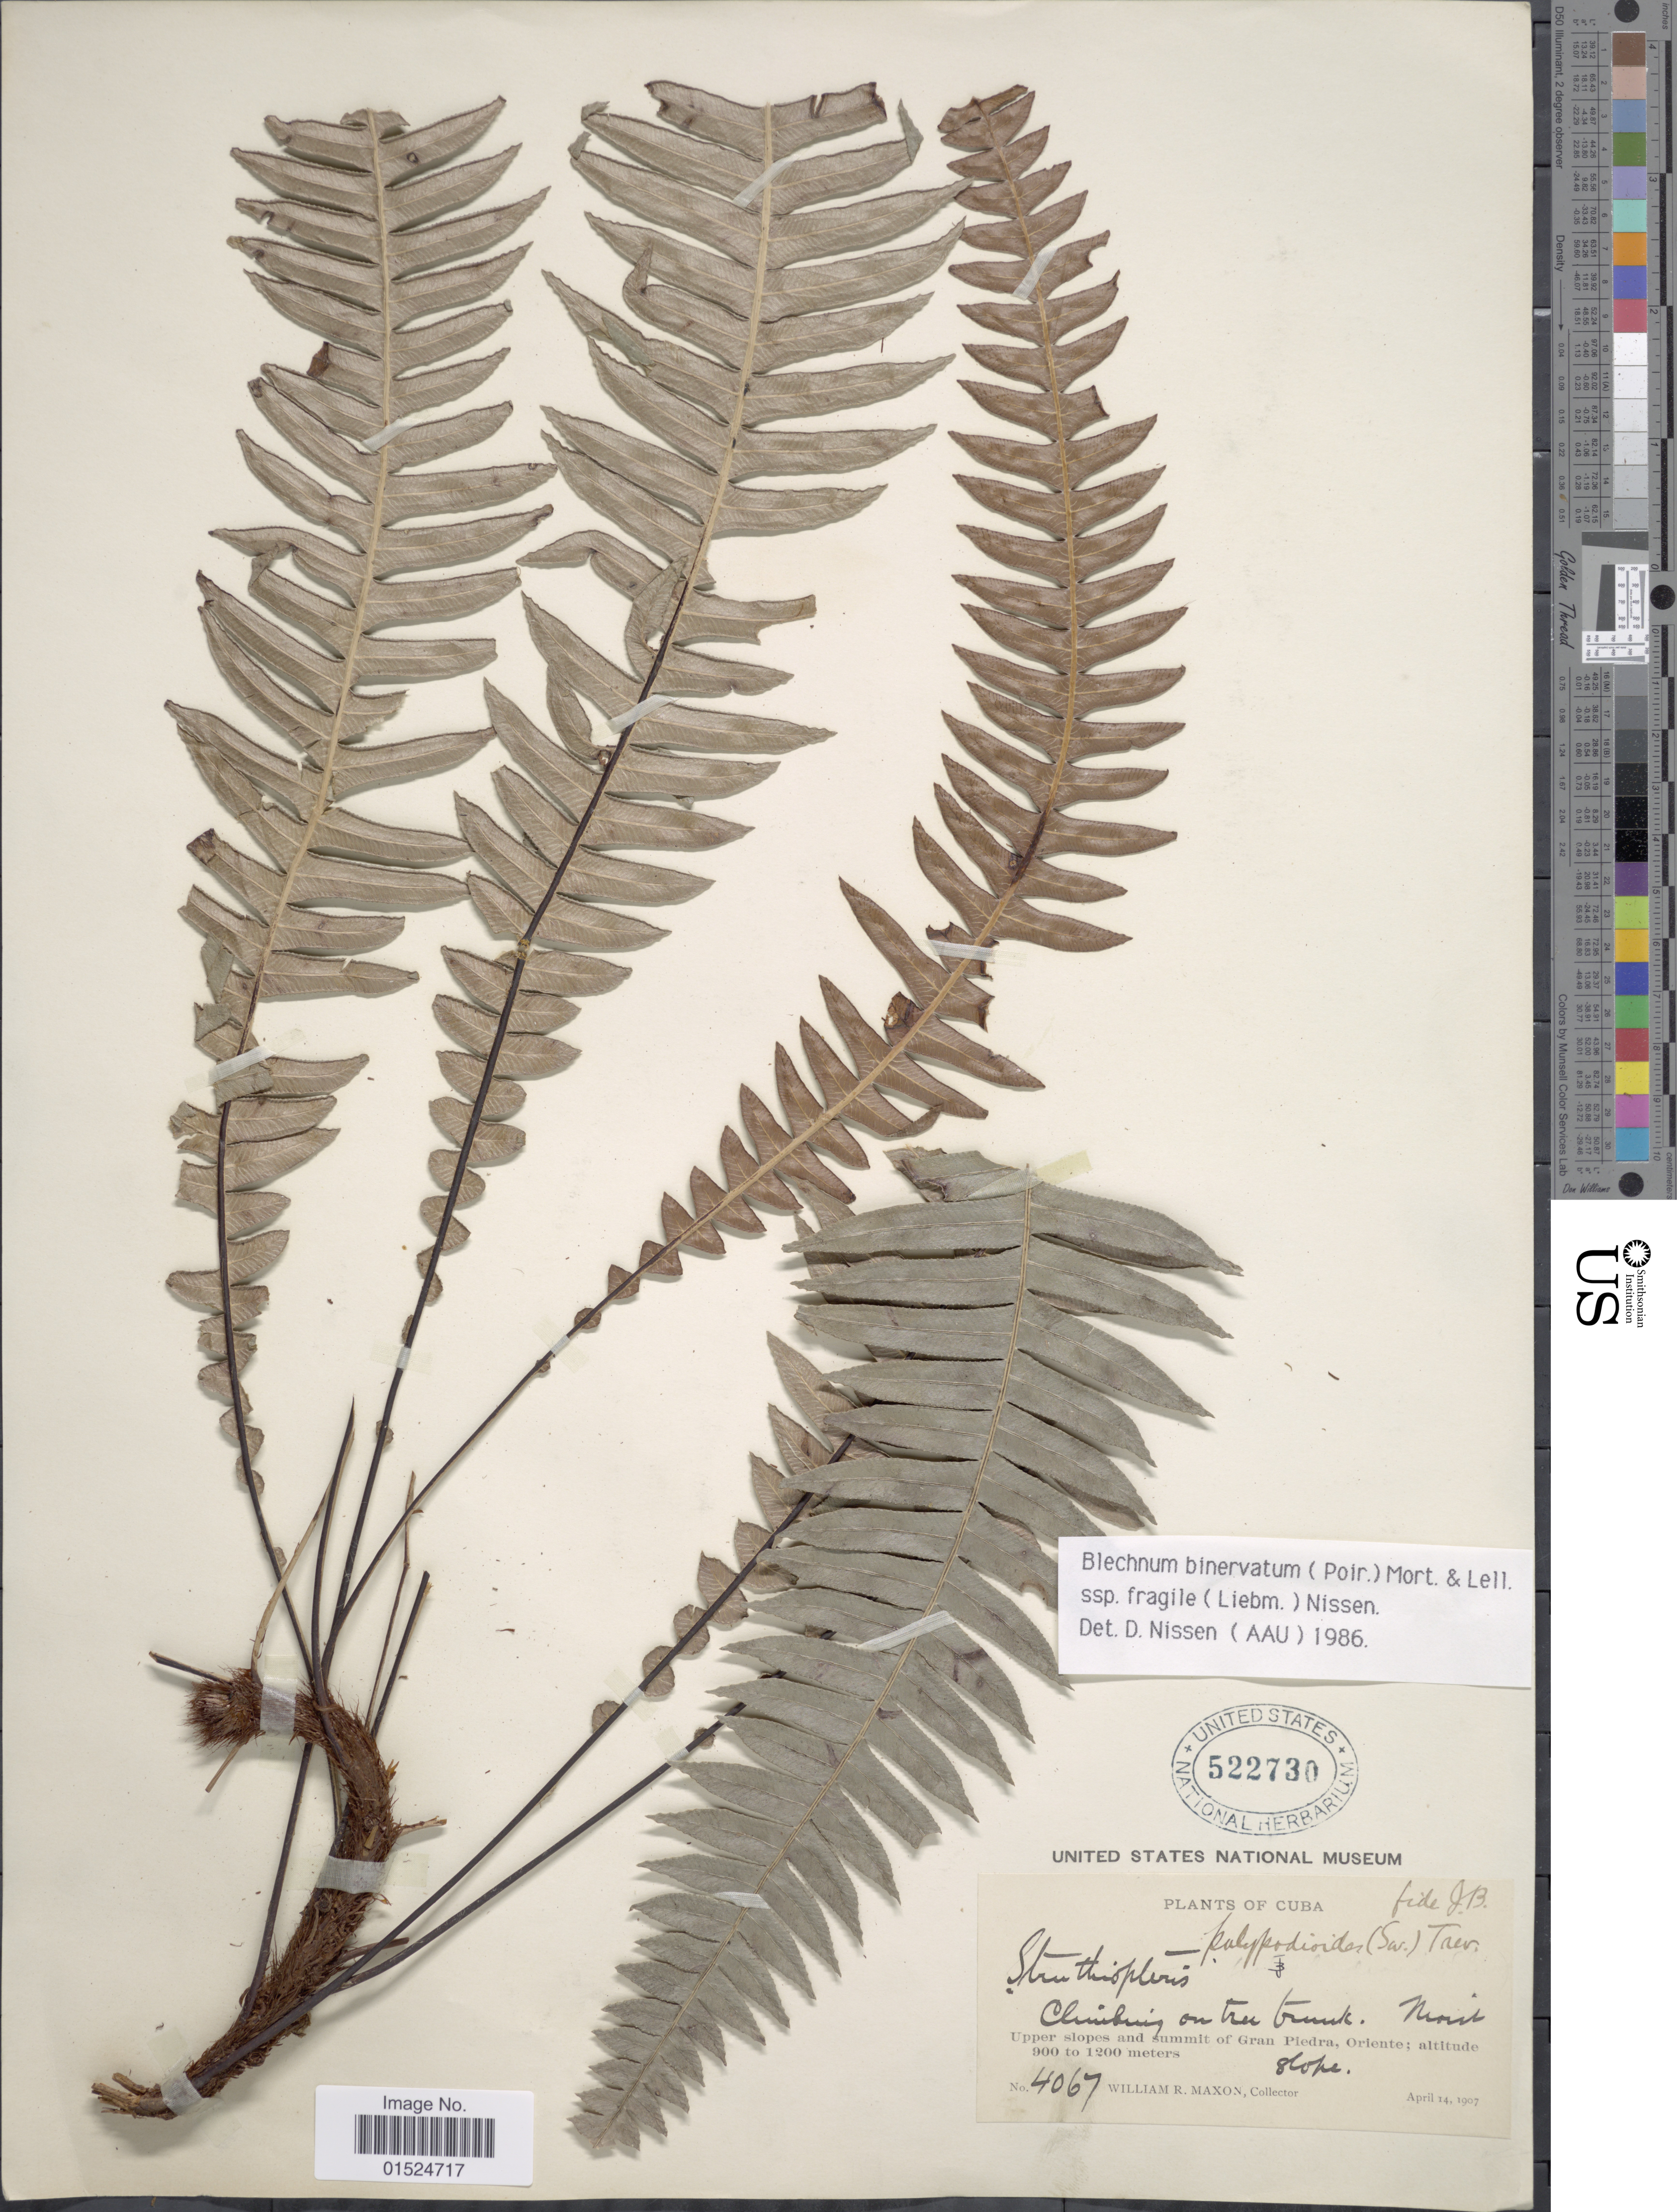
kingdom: Plantae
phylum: Tracheophyta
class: Polypodiopsida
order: Polypodiales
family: Blechnaceae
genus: Blechnum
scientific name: Blechnum fragile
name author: (Liebm.) C.V. Morton & Lellinger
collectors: W. R. Maxon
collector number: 4067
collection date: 1907-04-14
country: Cuba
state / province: Oriente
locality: Upper slopes and summit of Gran Piedra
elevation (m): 900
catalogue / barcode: US 522730